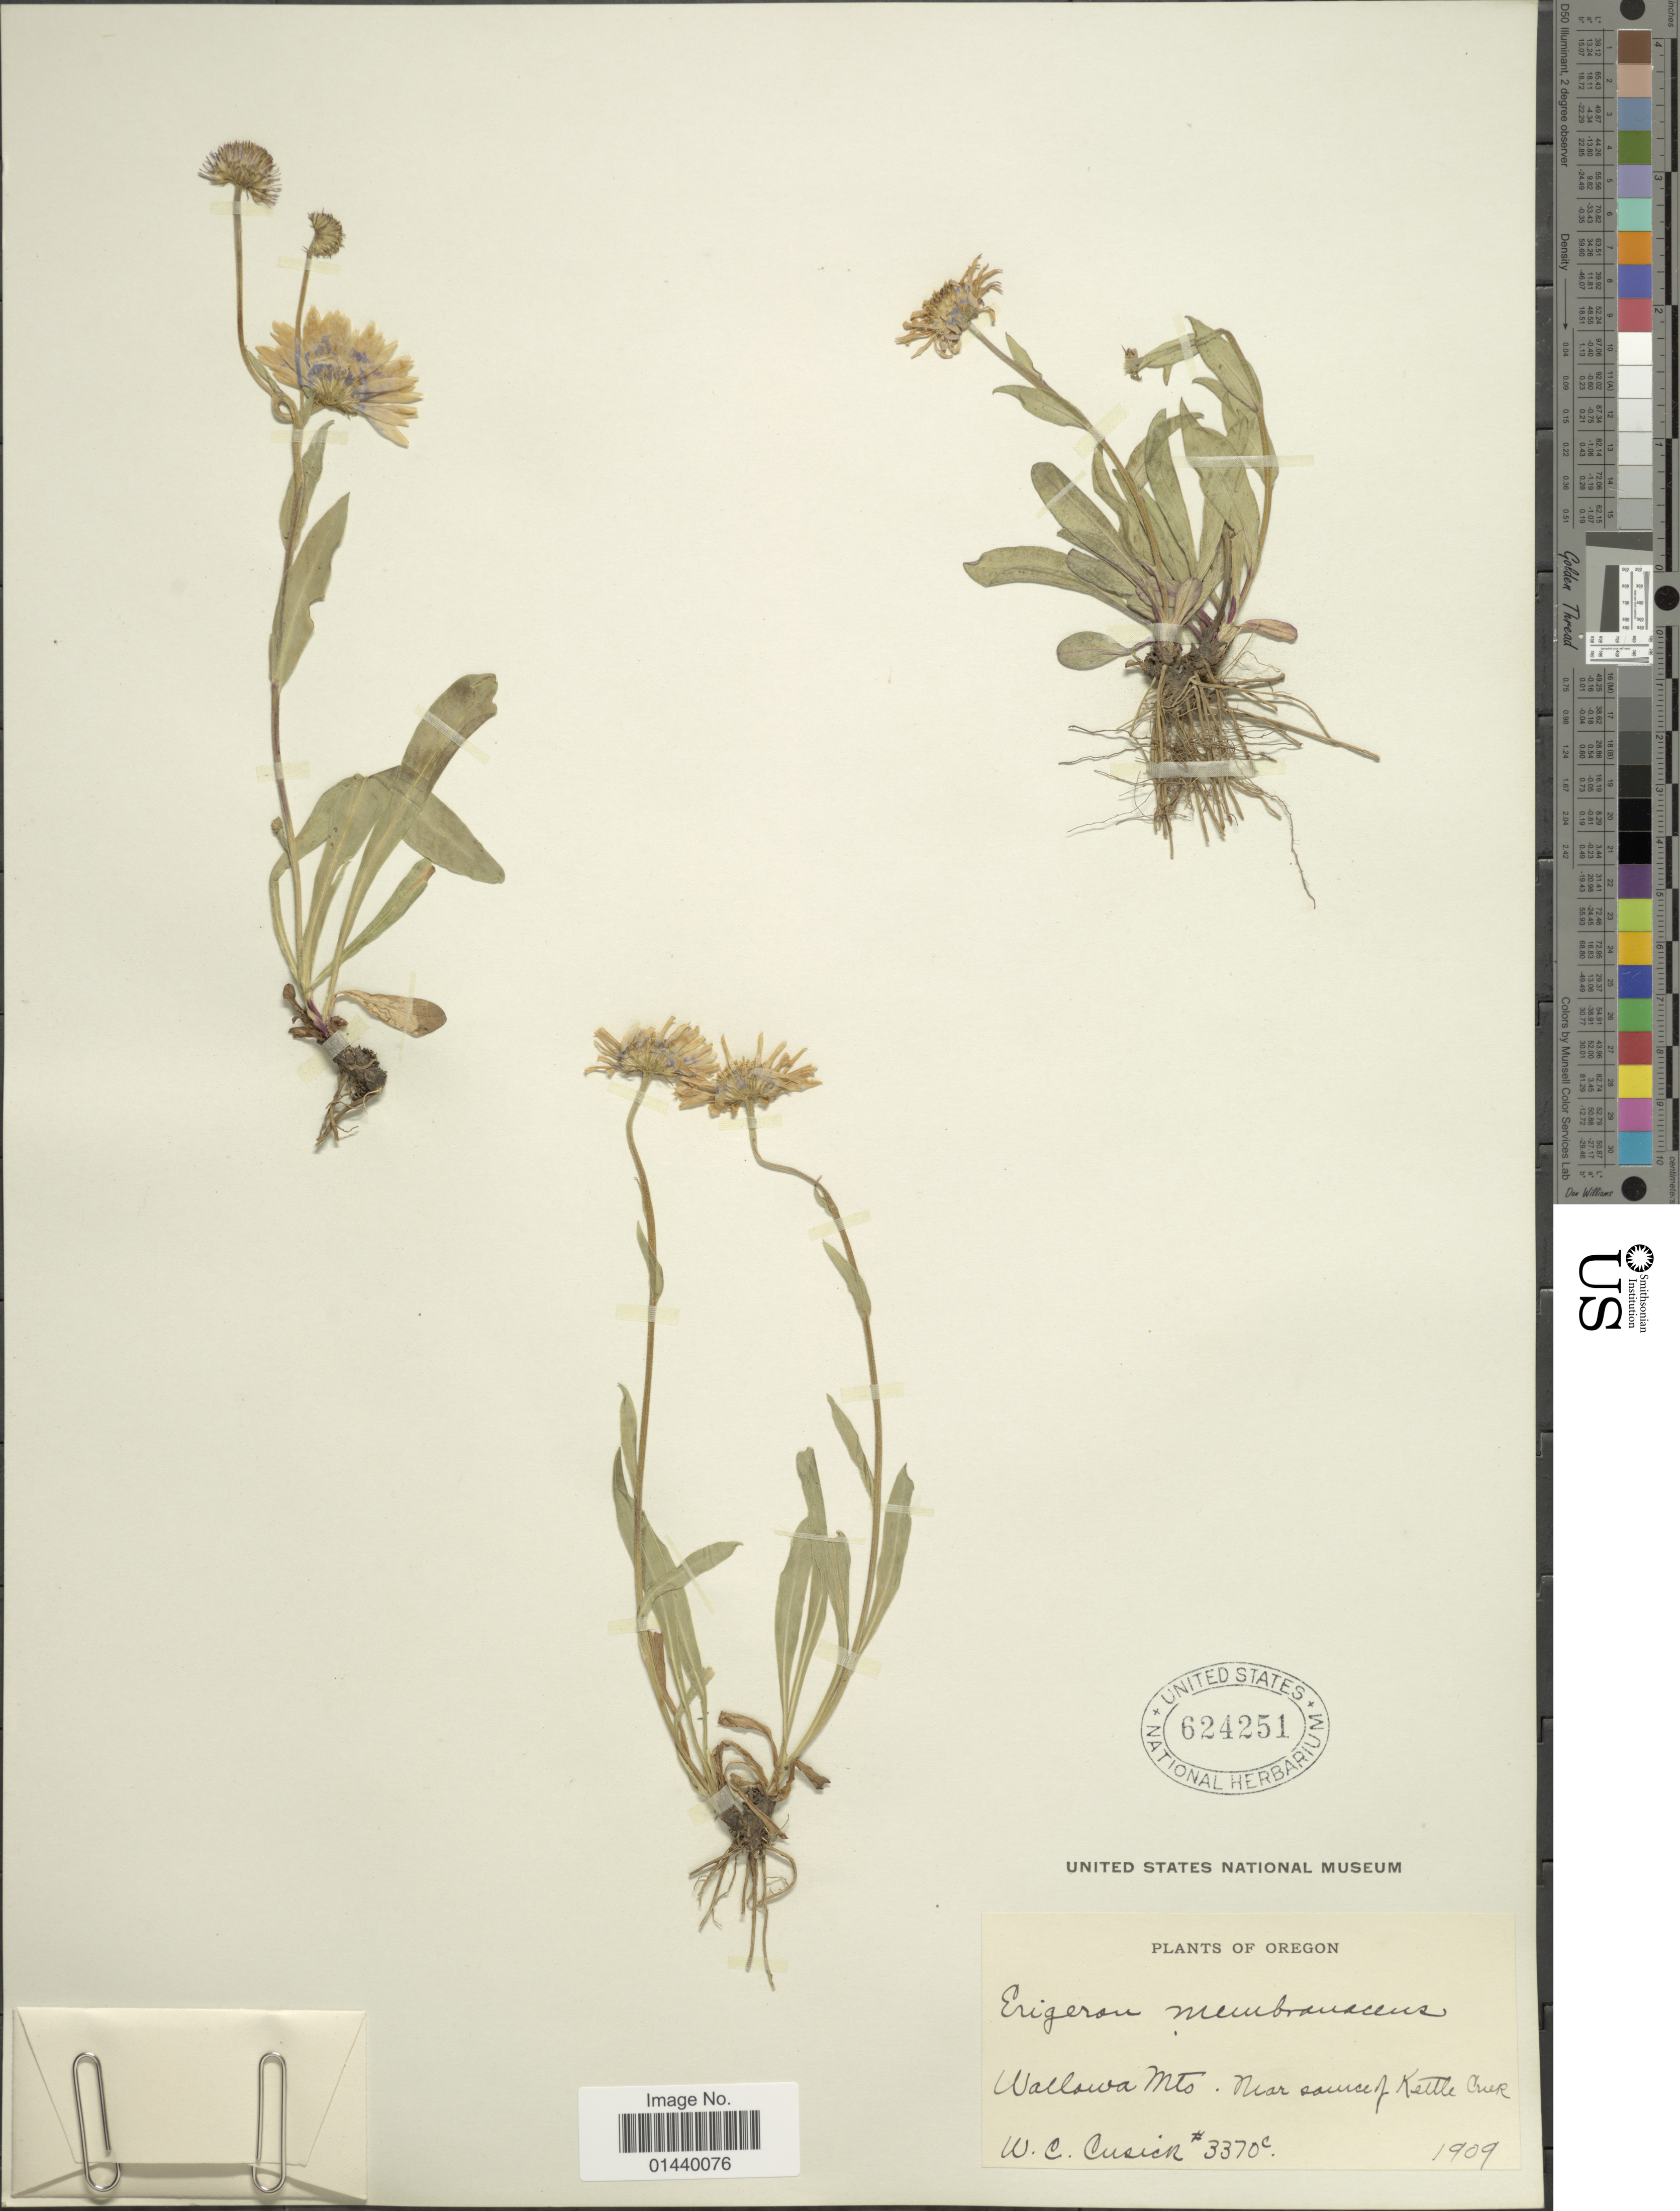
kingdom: Plantae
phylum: Tracheophyta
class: Magnoliopsida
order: Asterales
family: Asteraceae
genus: Erigeron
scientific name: Erigeron salsuginosus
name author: (Richardson ex R. Br.) A. Gray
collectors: W. C. Cusick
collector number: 3370c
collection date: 1909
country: United States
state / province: Oregon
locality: Wallowa Mys. Near source of Kettle Creek.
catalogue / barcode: US 624251